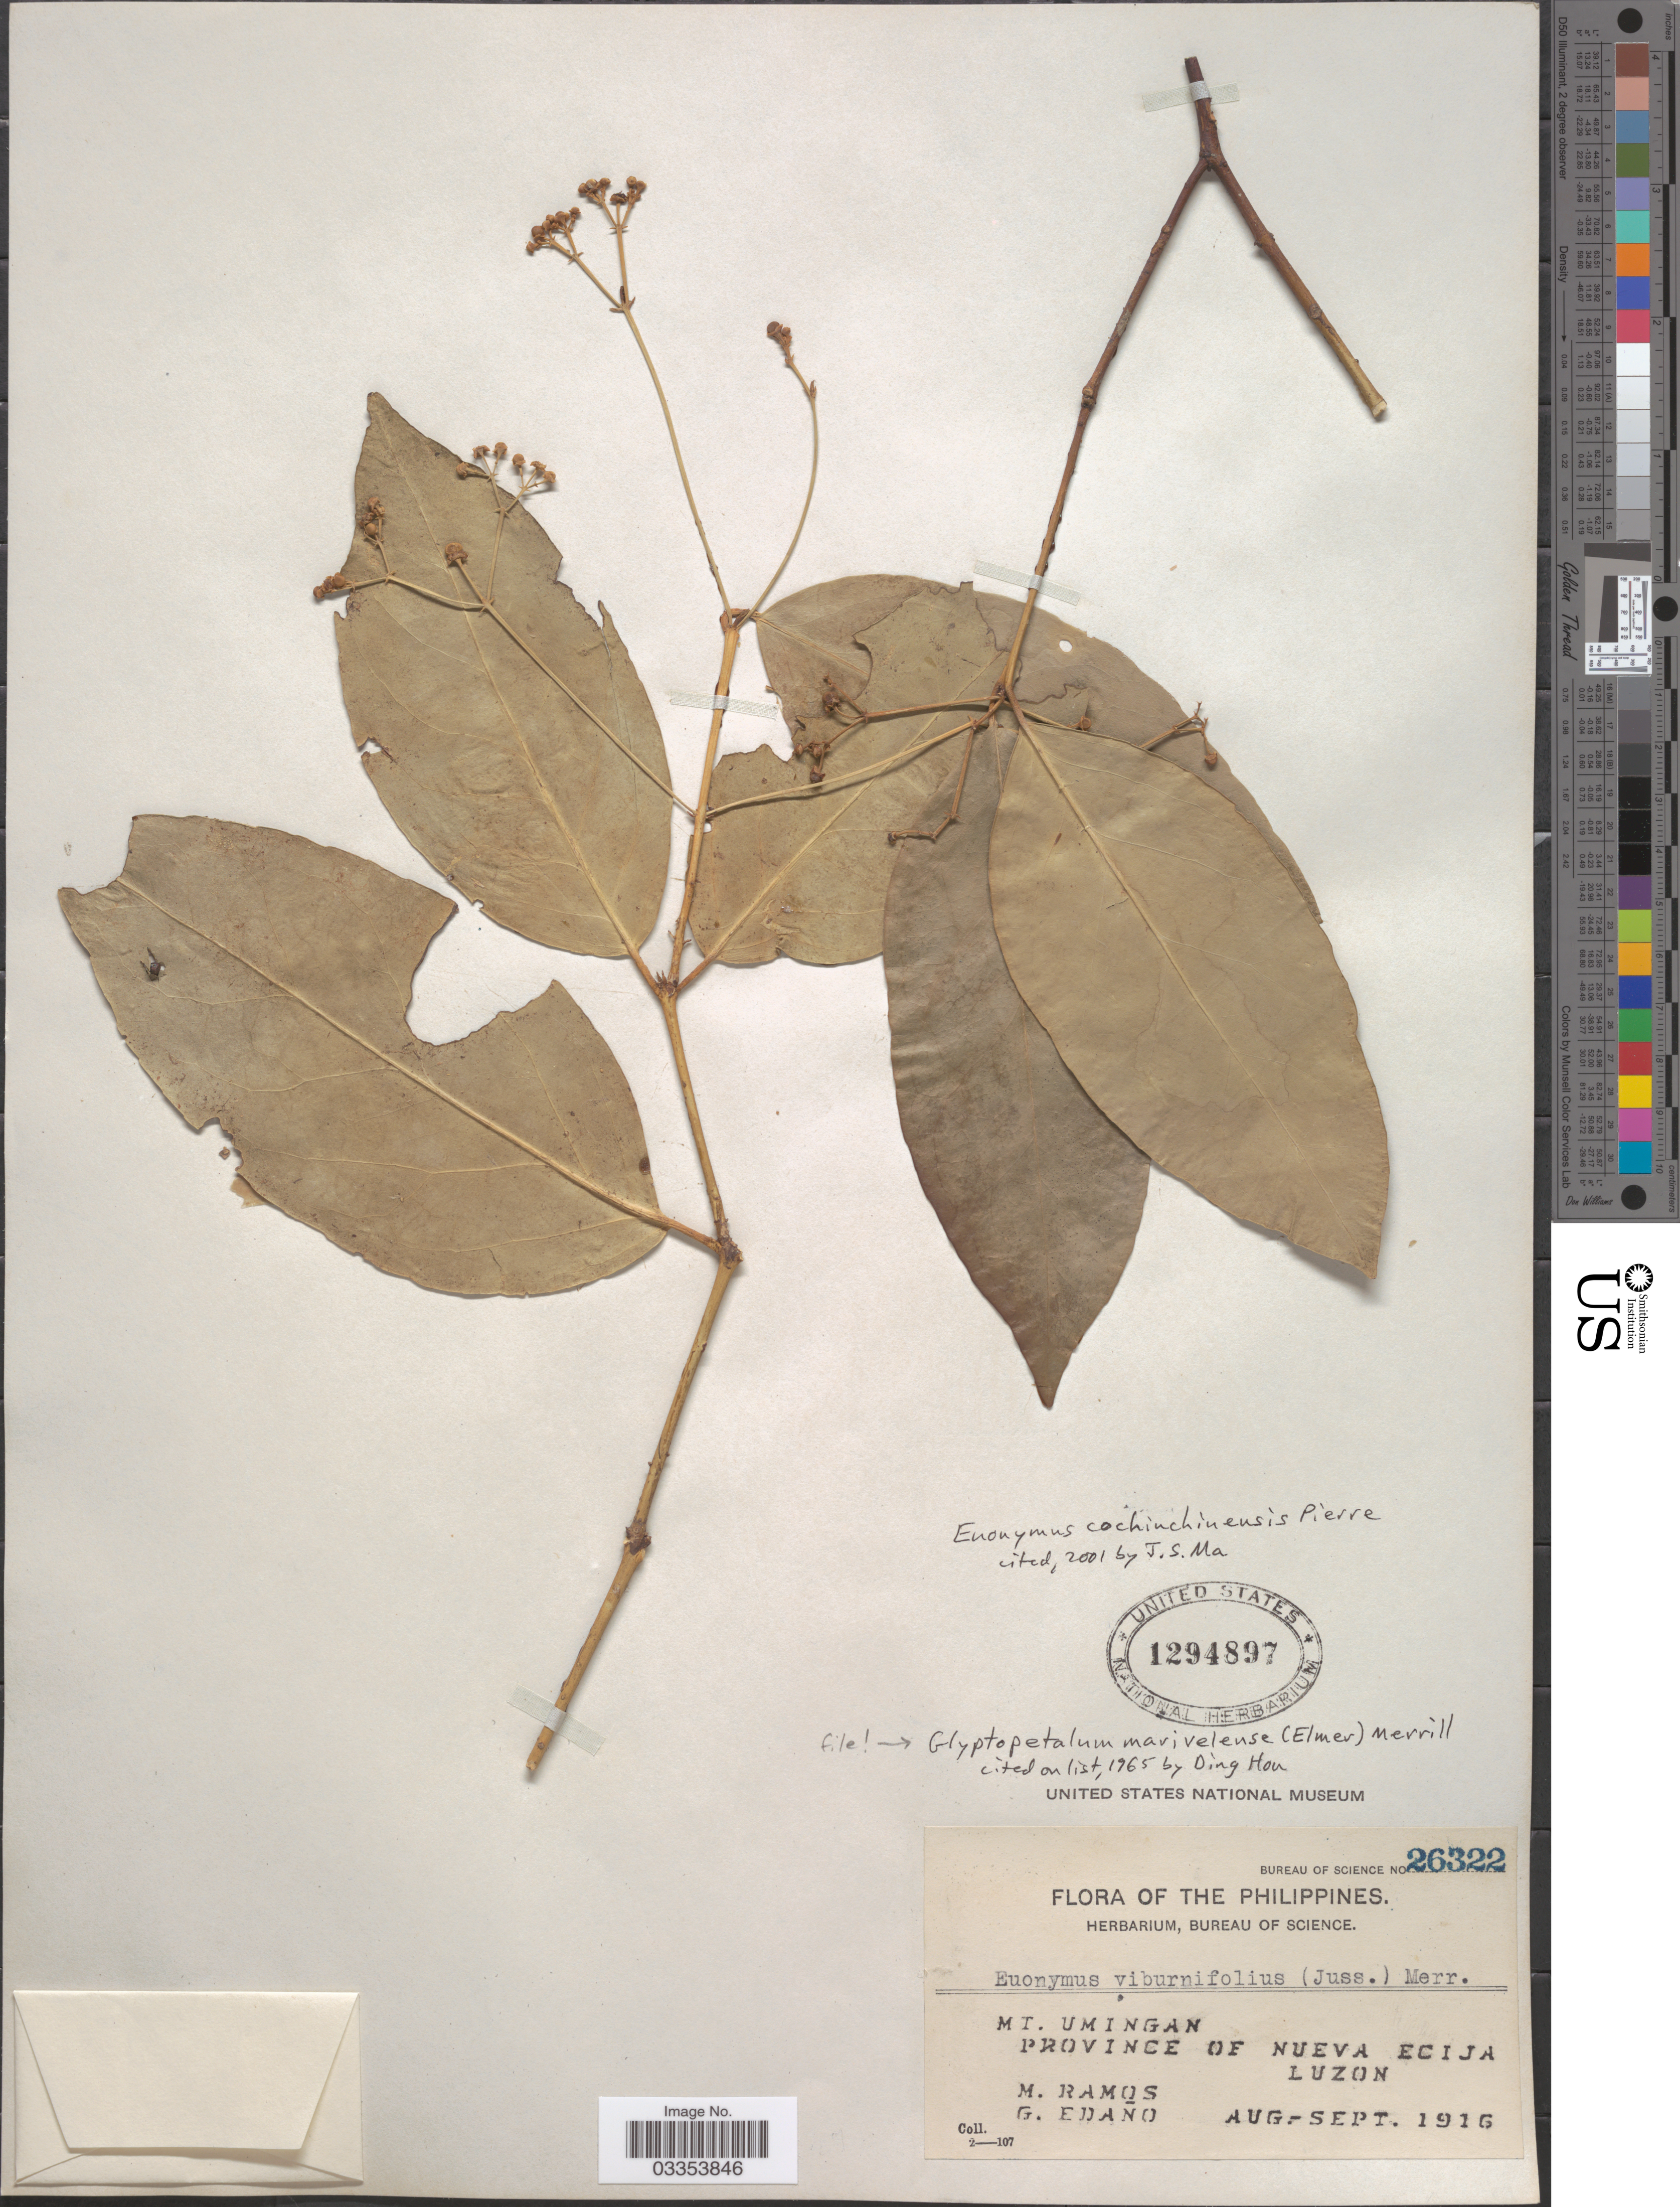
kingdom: Plantae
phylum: Tracheophyta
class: Magnoliopsida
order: Celastrales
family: Celastraceae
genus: Glyptopetalum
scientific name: Glyptopetalum marivelense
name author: Merr.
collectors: M. Ramos & G. Edaño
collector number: Bureau of Science 26322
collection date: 1916-08/1916-09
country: Philippines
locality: Mt. Umingan. Province of Nueva Ecija. Luzon.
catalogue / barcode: US 1294897